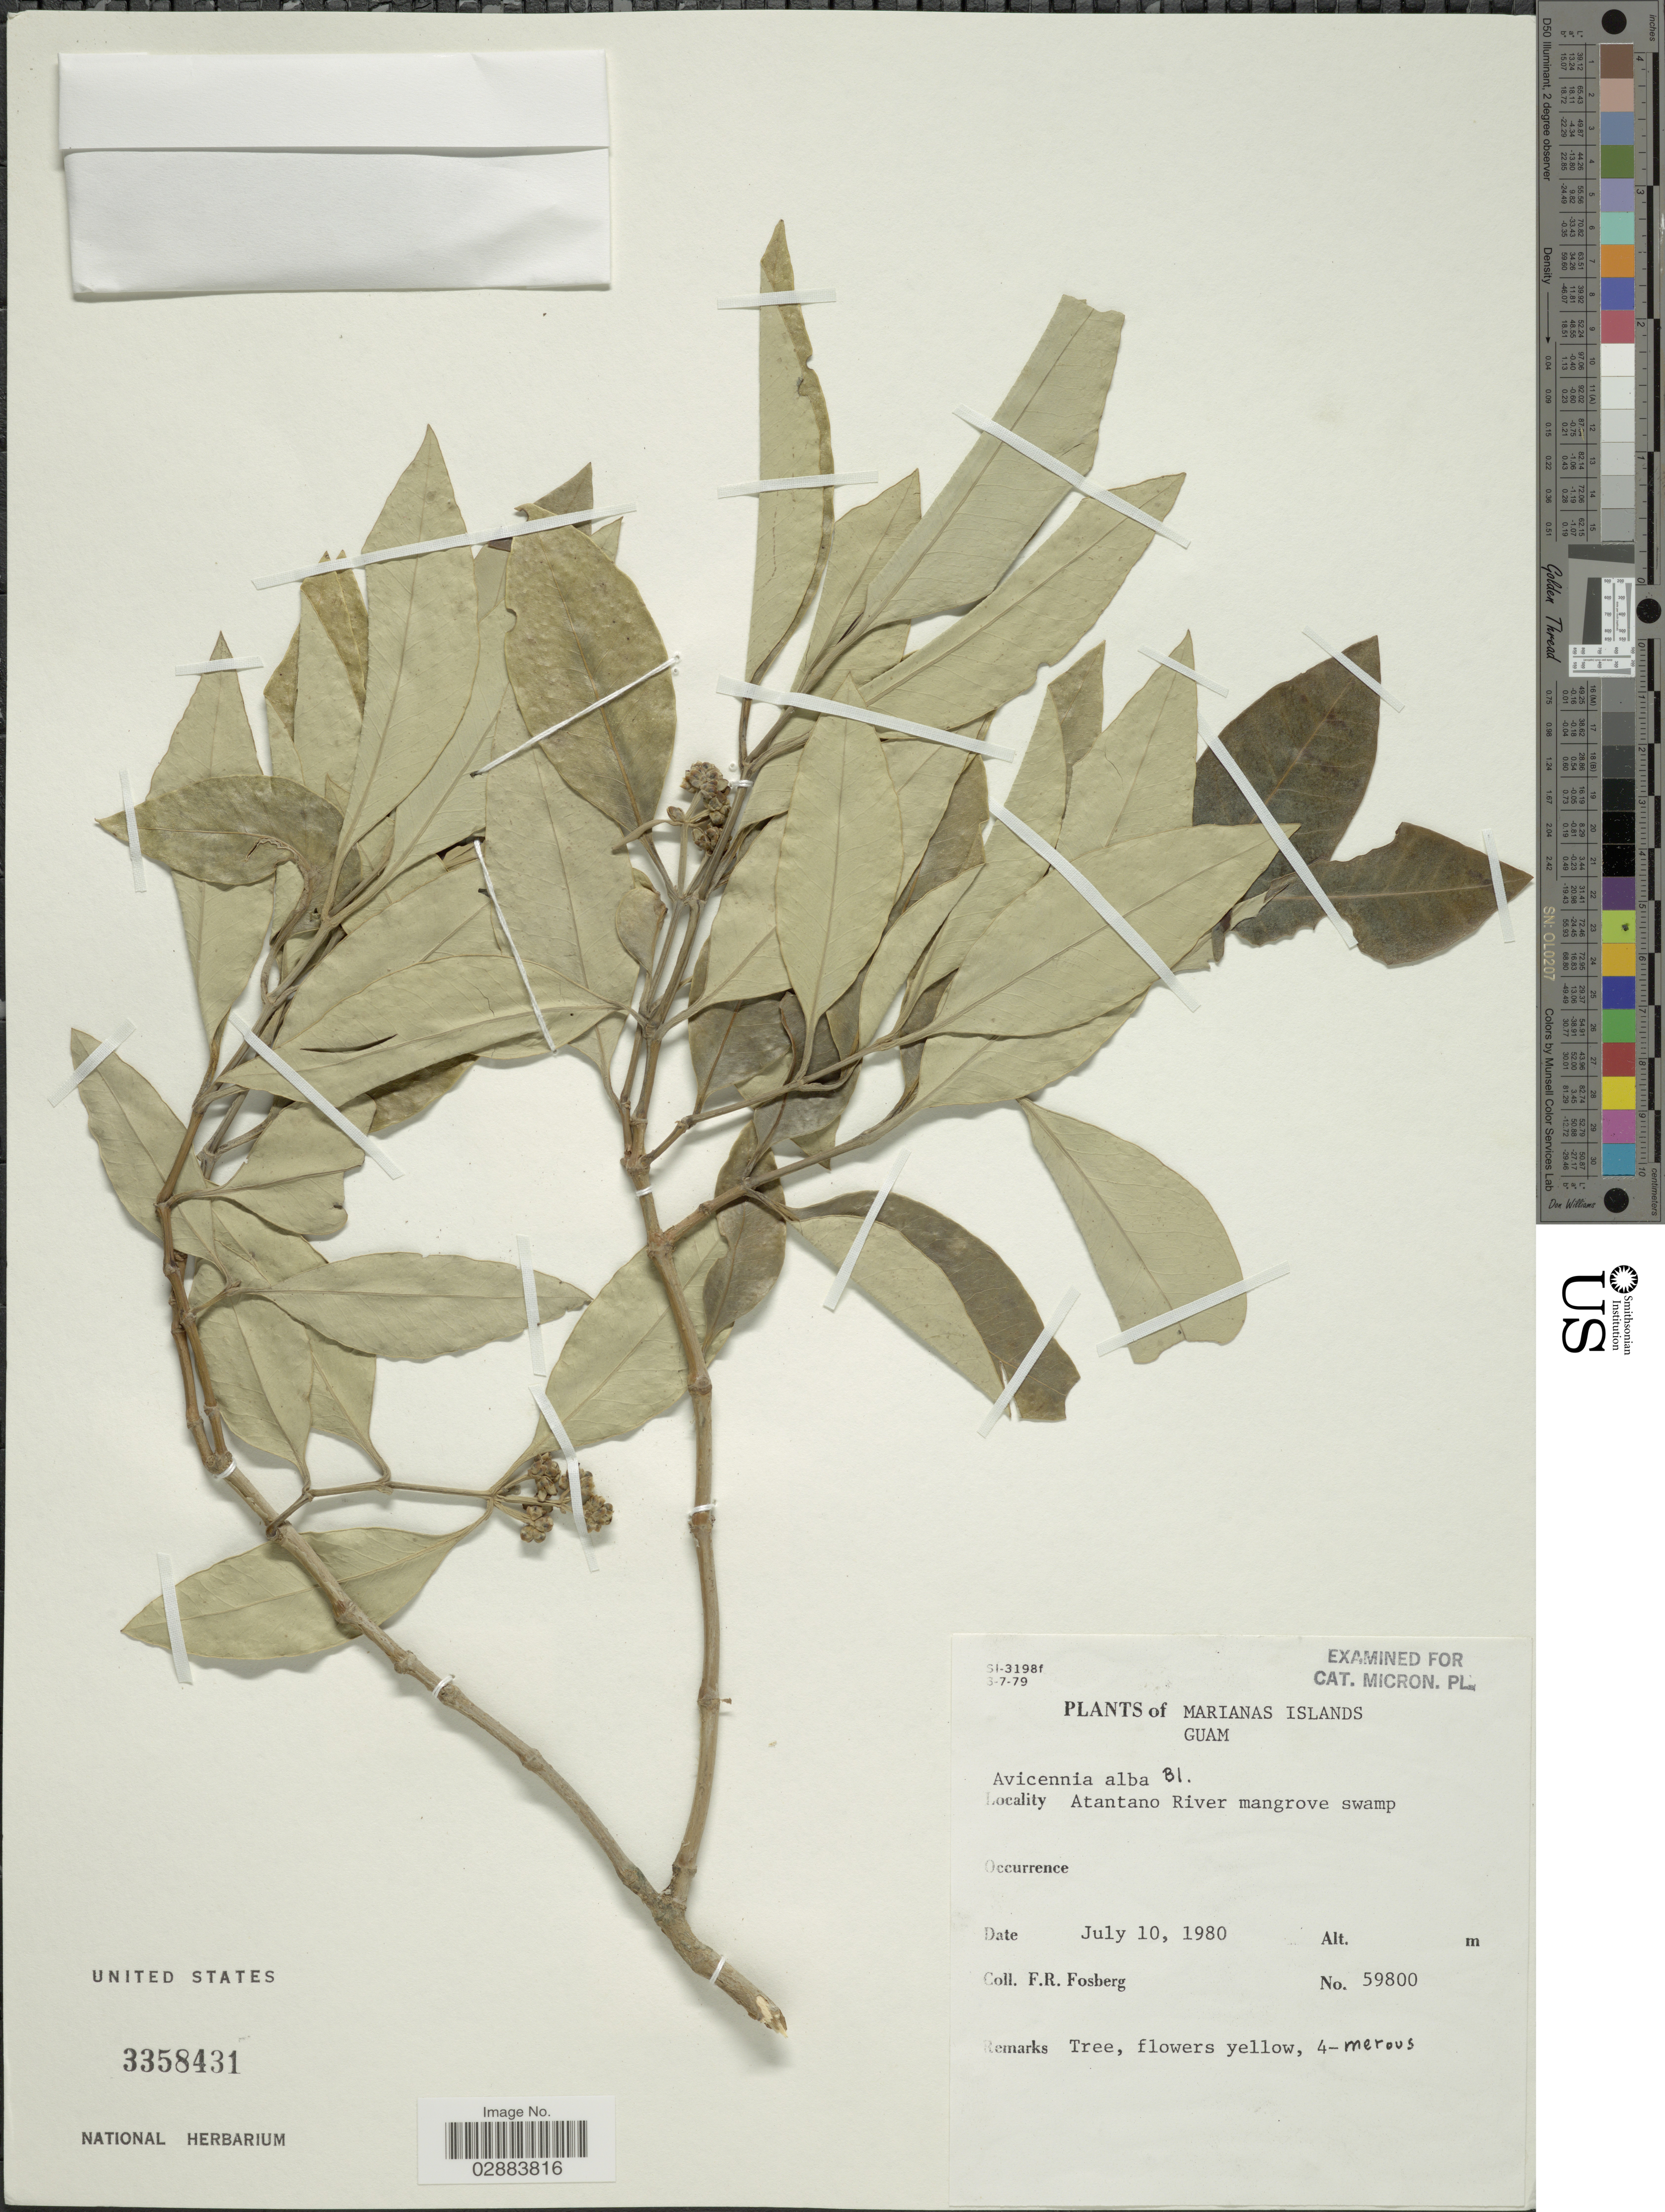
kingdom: Plantae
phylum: Tracheophyta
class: Magnoliopsida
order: Lamiales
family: Acanthaceae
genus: Avicennia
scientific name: Avicennia alba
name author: Blume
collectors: F. R. Fosberg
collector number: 59800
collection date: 1980-07-10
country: Guam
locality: The Marianas Islands. Atantano River.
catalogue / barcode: US 3358431